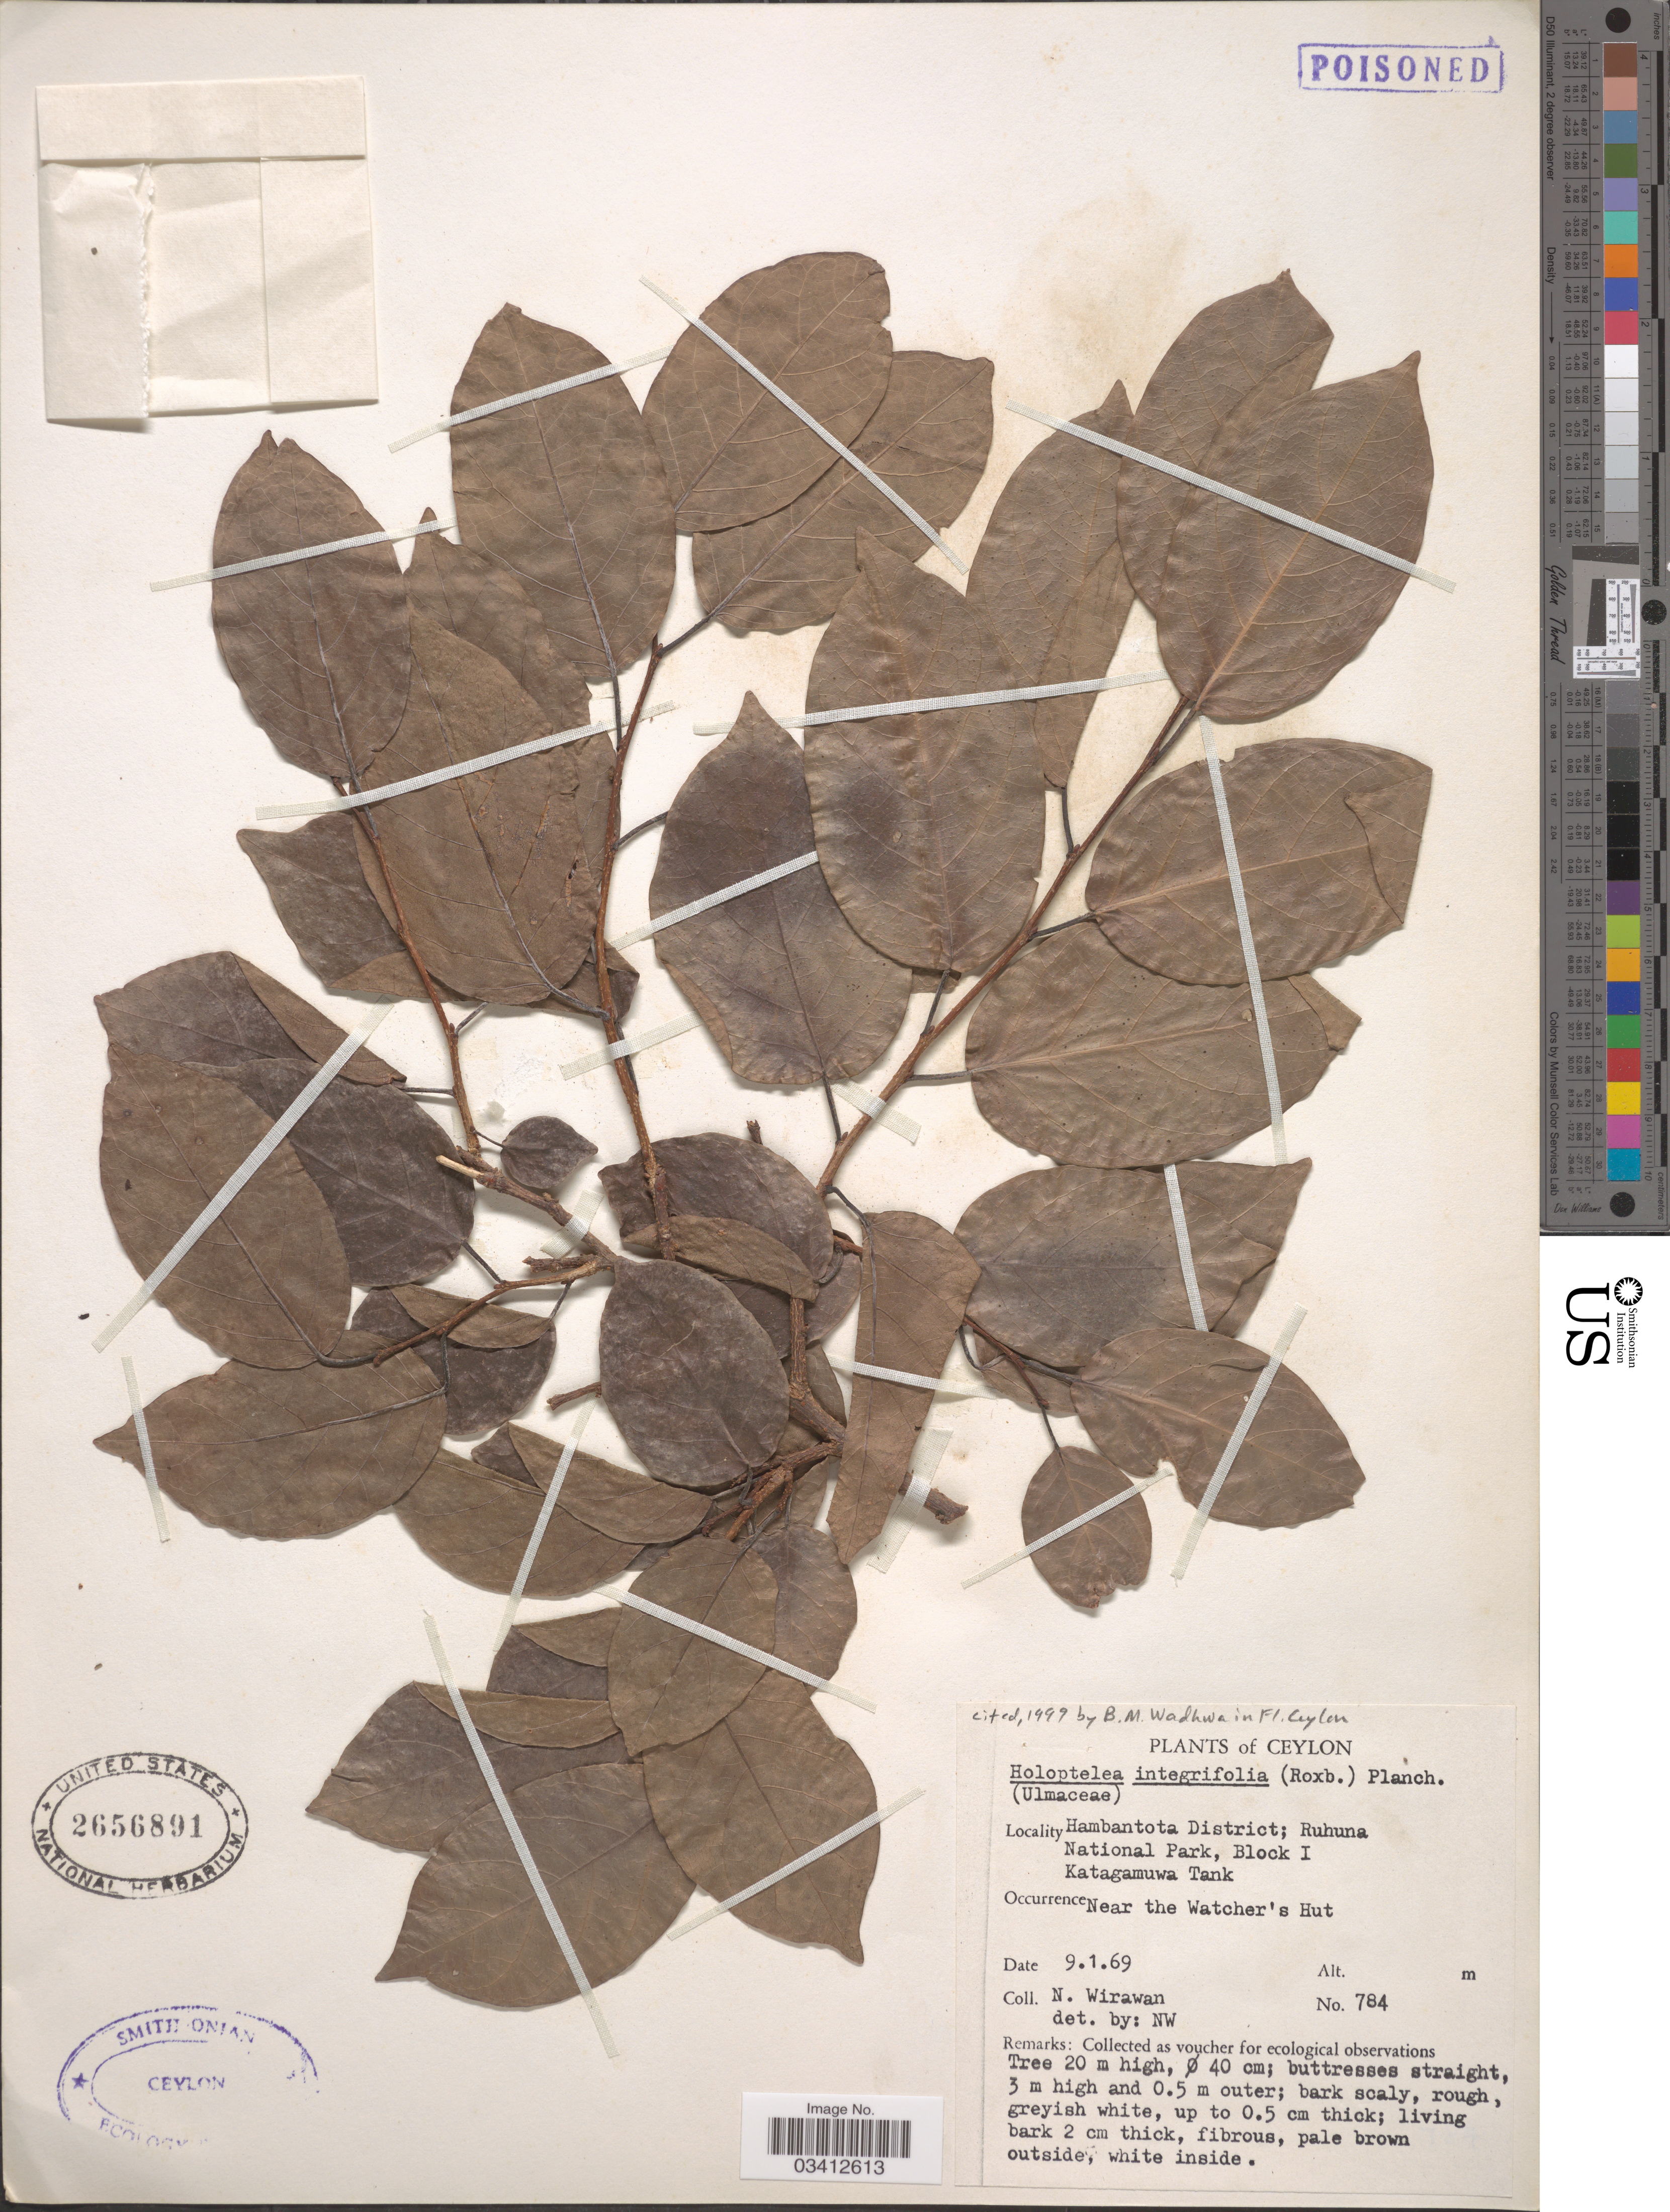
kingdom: Plantae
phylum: Tracheophyta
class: Magnoliopsida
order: Rosales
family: Ulmaceae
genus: Holoptelea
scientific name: Holoptelea integrifolia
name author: (Roxb.) Planch.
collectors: N. Wirawan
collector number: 784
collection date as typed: Transcribed d/m/y: 9/1/69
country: Sri Lanka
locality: Ceylon. Hambantota District; Ruhuna National Park, Block I. Katagamuwa Tank. Near the Watcher's Hut.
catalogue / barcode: US 2656891